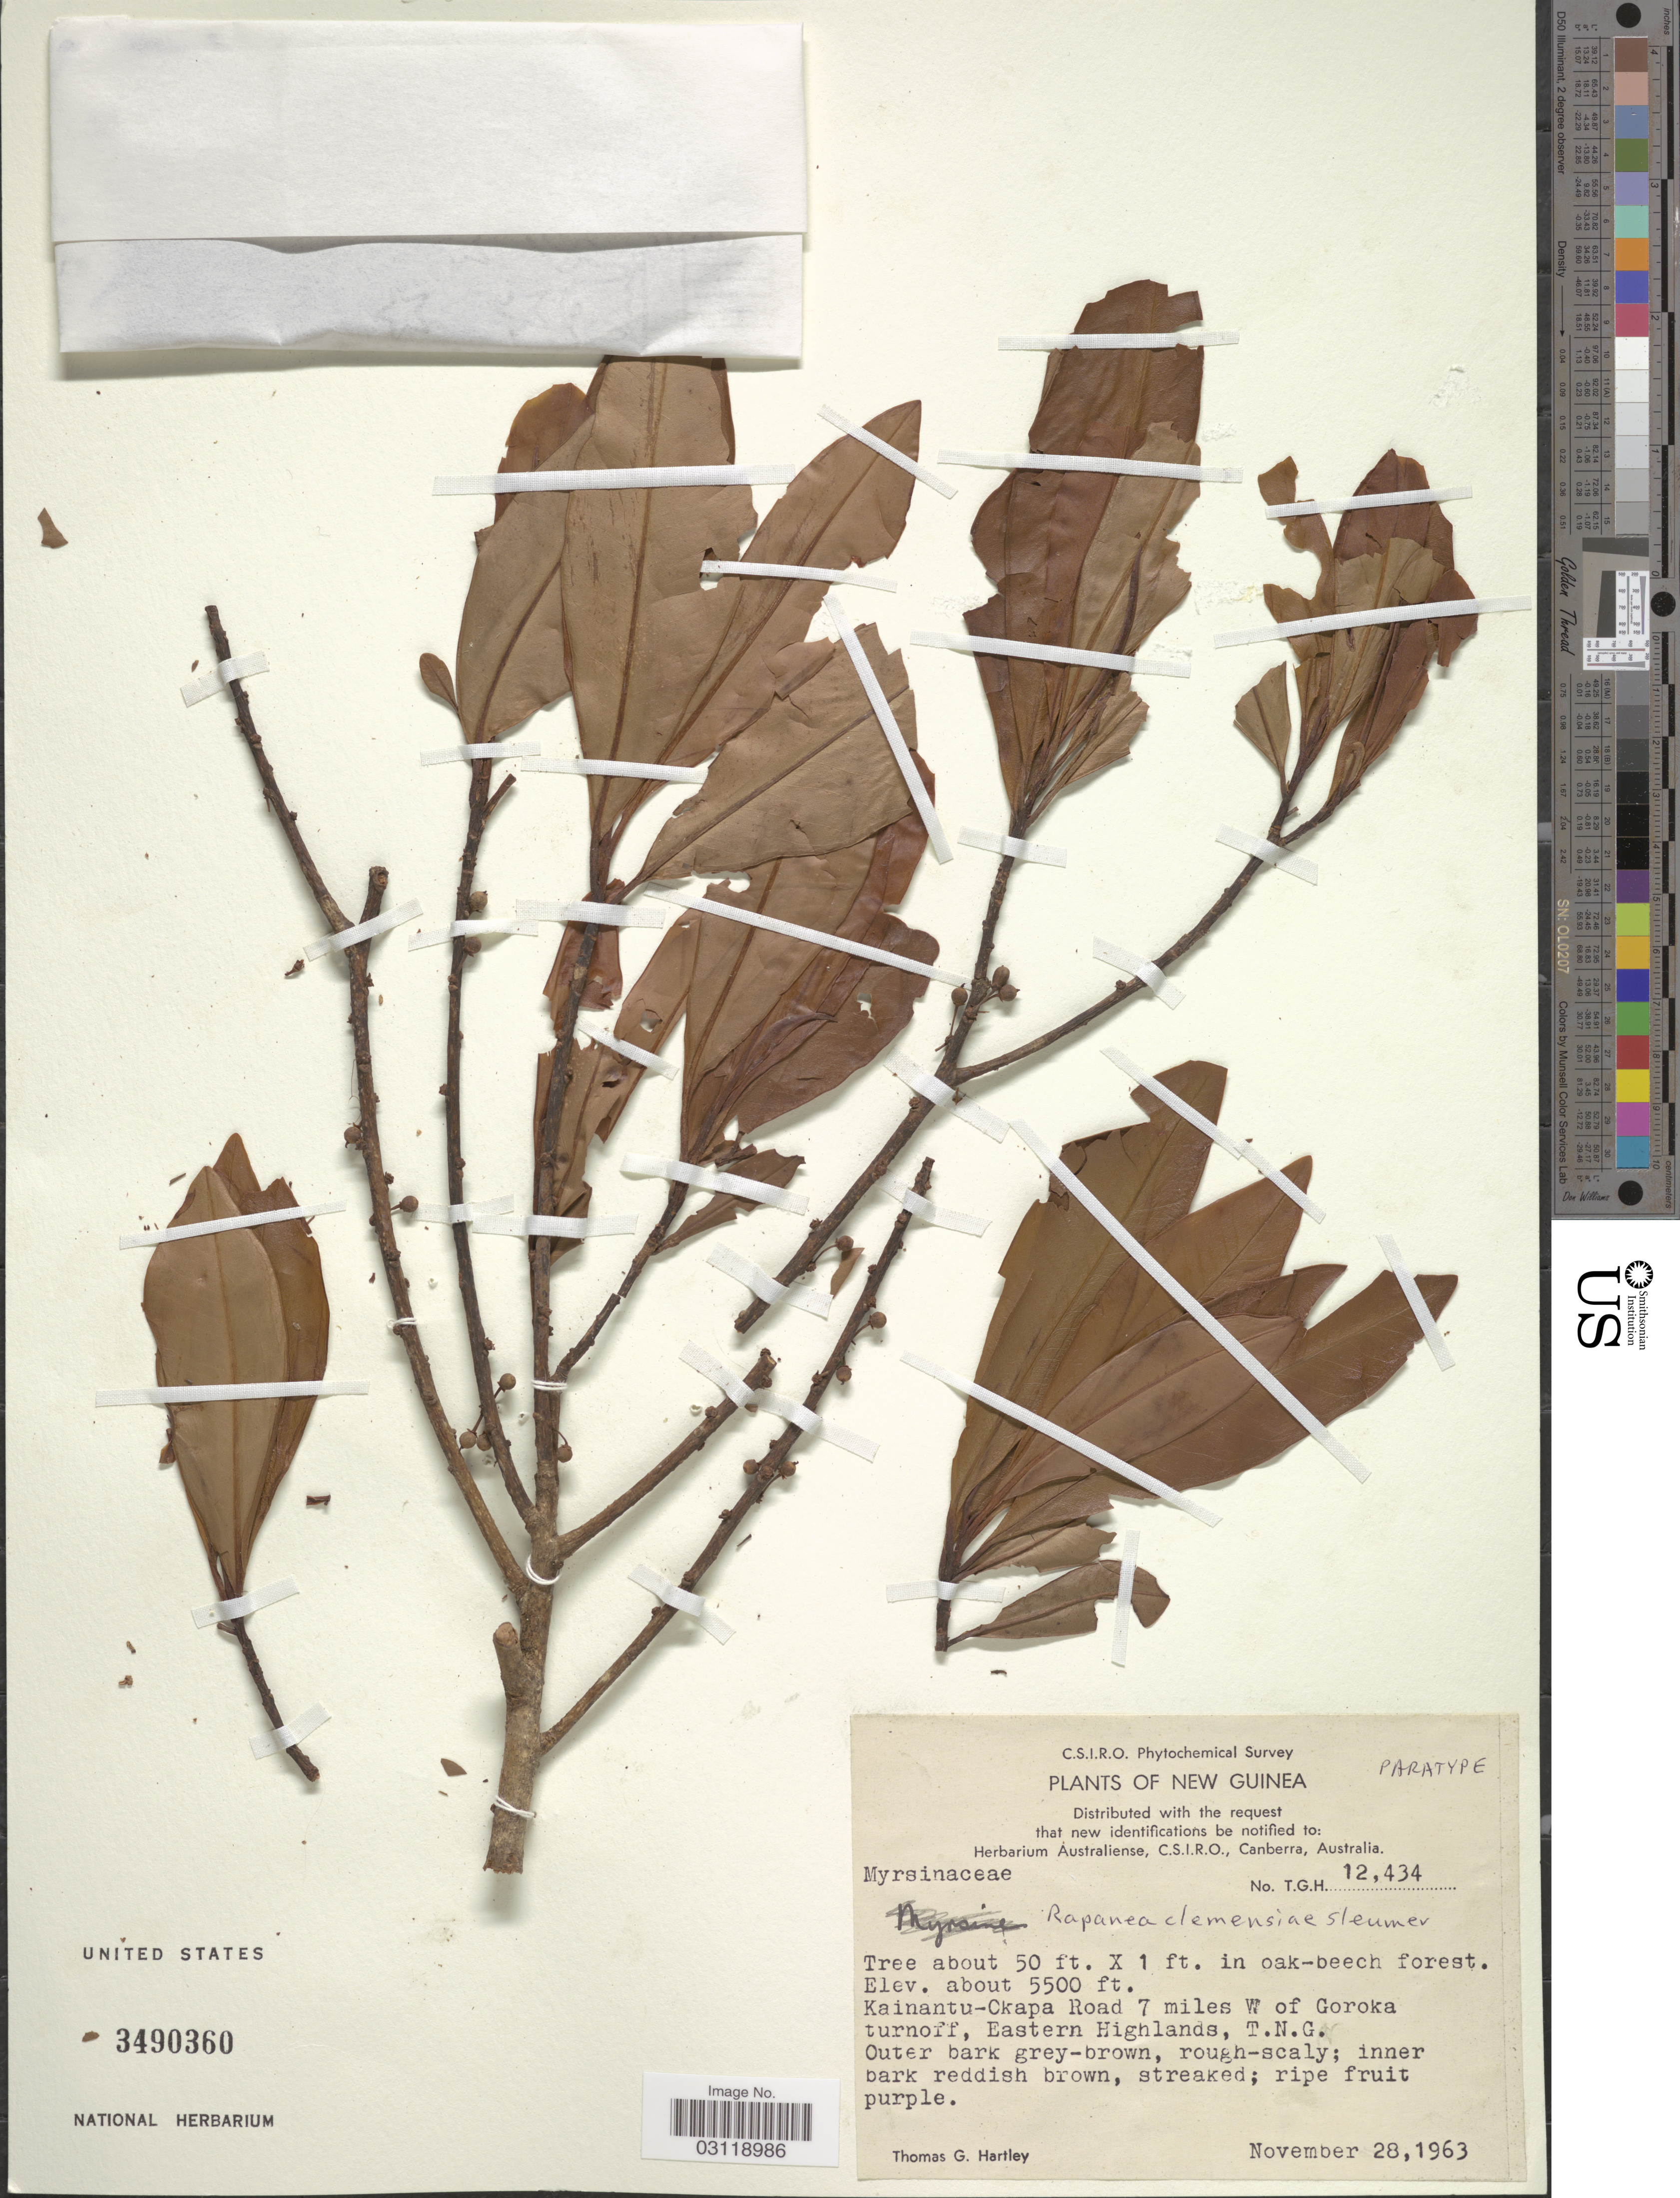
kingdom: Plantae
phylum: Tracheophyta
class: Magnoliopsida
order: Ericales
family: Primulaceae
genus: Rapanea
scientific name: Rapanea clemensiae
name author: Sleumer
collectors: T. Hartley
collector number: TGH12434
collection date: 1963-11-28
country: Papua New Guinea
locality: New Guinea. Kainantu-Okapa Road 7 miles W of Goroka turnoff, Eastern Highlands, T.N.G.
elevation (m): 1676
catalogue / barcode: US 3490360